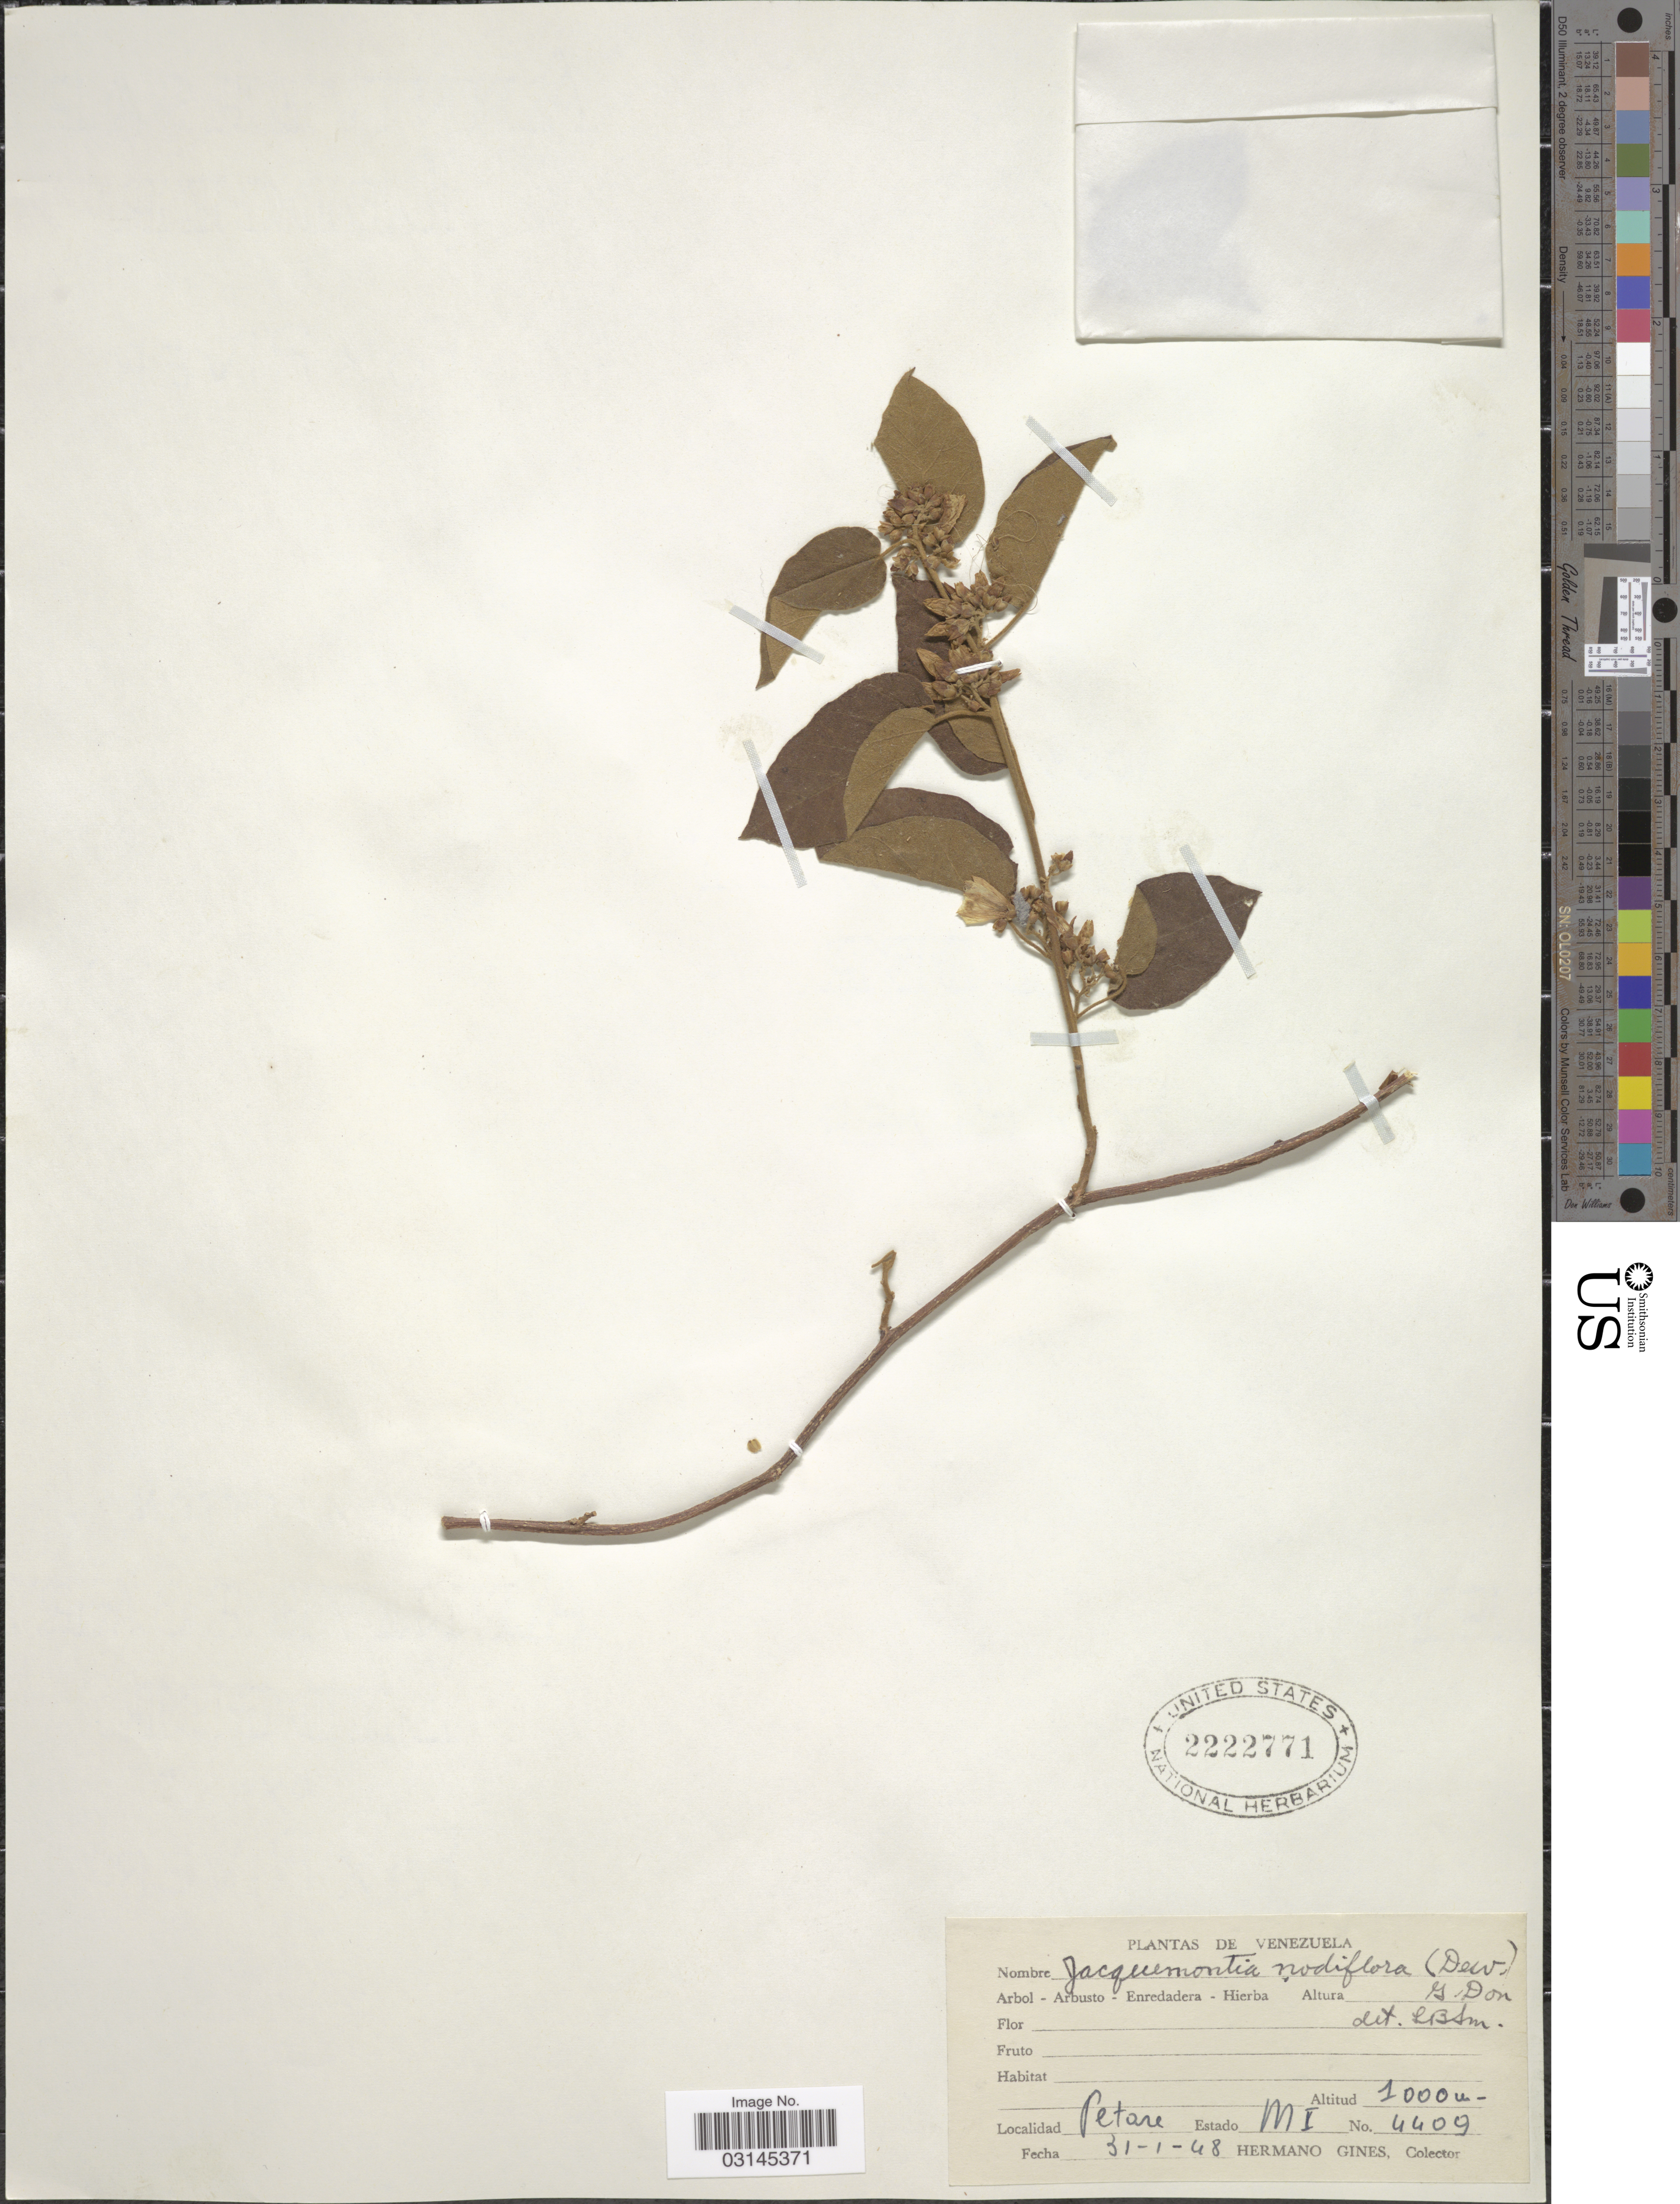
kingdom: Plantae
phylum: Tracheophyta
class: Magnoliopsida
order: Solanales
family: Convolvulaceae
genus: Convolvulus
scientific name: Convolvulus nodiflorus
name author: Desr.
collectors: Bro. Gines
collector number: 4409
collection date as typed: Transcribed d/m/y: 31/1/48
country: Venezuela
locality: Petare. Estado MI.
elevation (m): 1000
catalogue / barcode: US 2222771